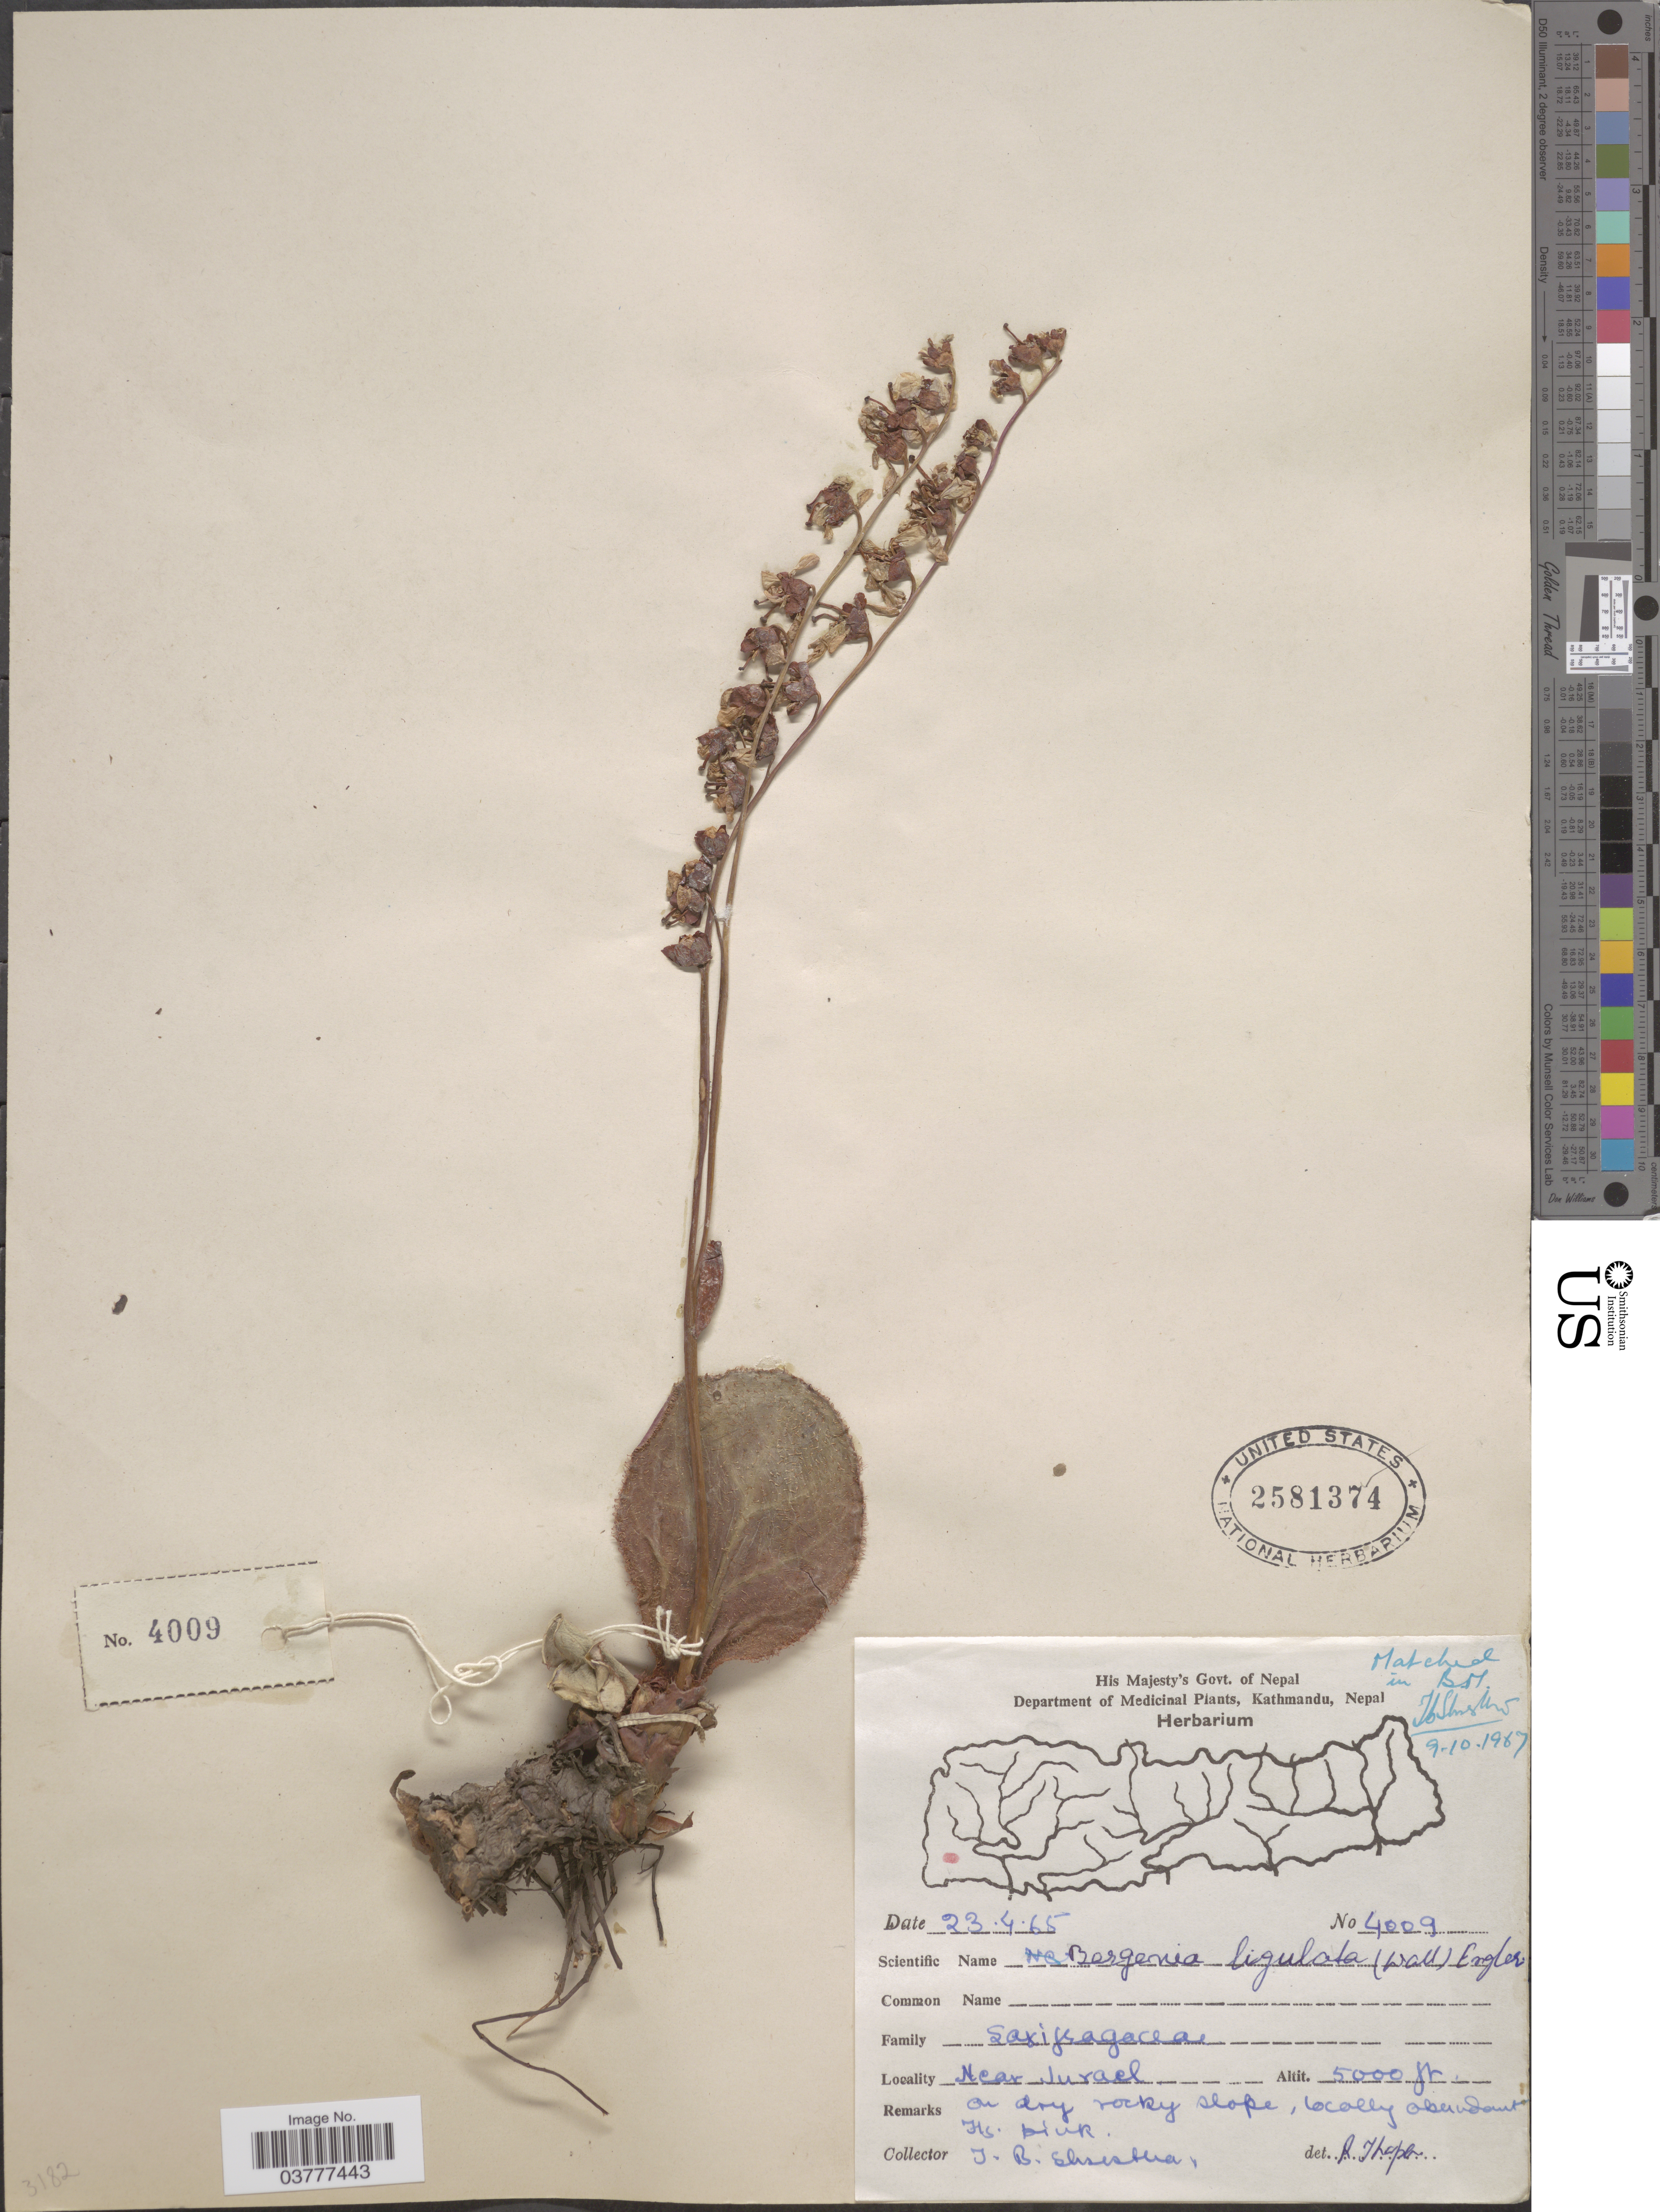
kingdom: Plantae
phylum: Tracheophyta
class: Magnoliopsida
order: Saxifragales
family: Saxifragaceae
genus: Bergenia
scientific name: Bergenia ligulata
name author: (Wall.) Engl.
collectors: T. B. Shrestha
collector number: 4009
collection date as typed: Transcribed d/m/y: 23/4/65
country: Nepal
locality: Near Jurael.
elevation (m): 1524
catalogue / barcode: US 2581374